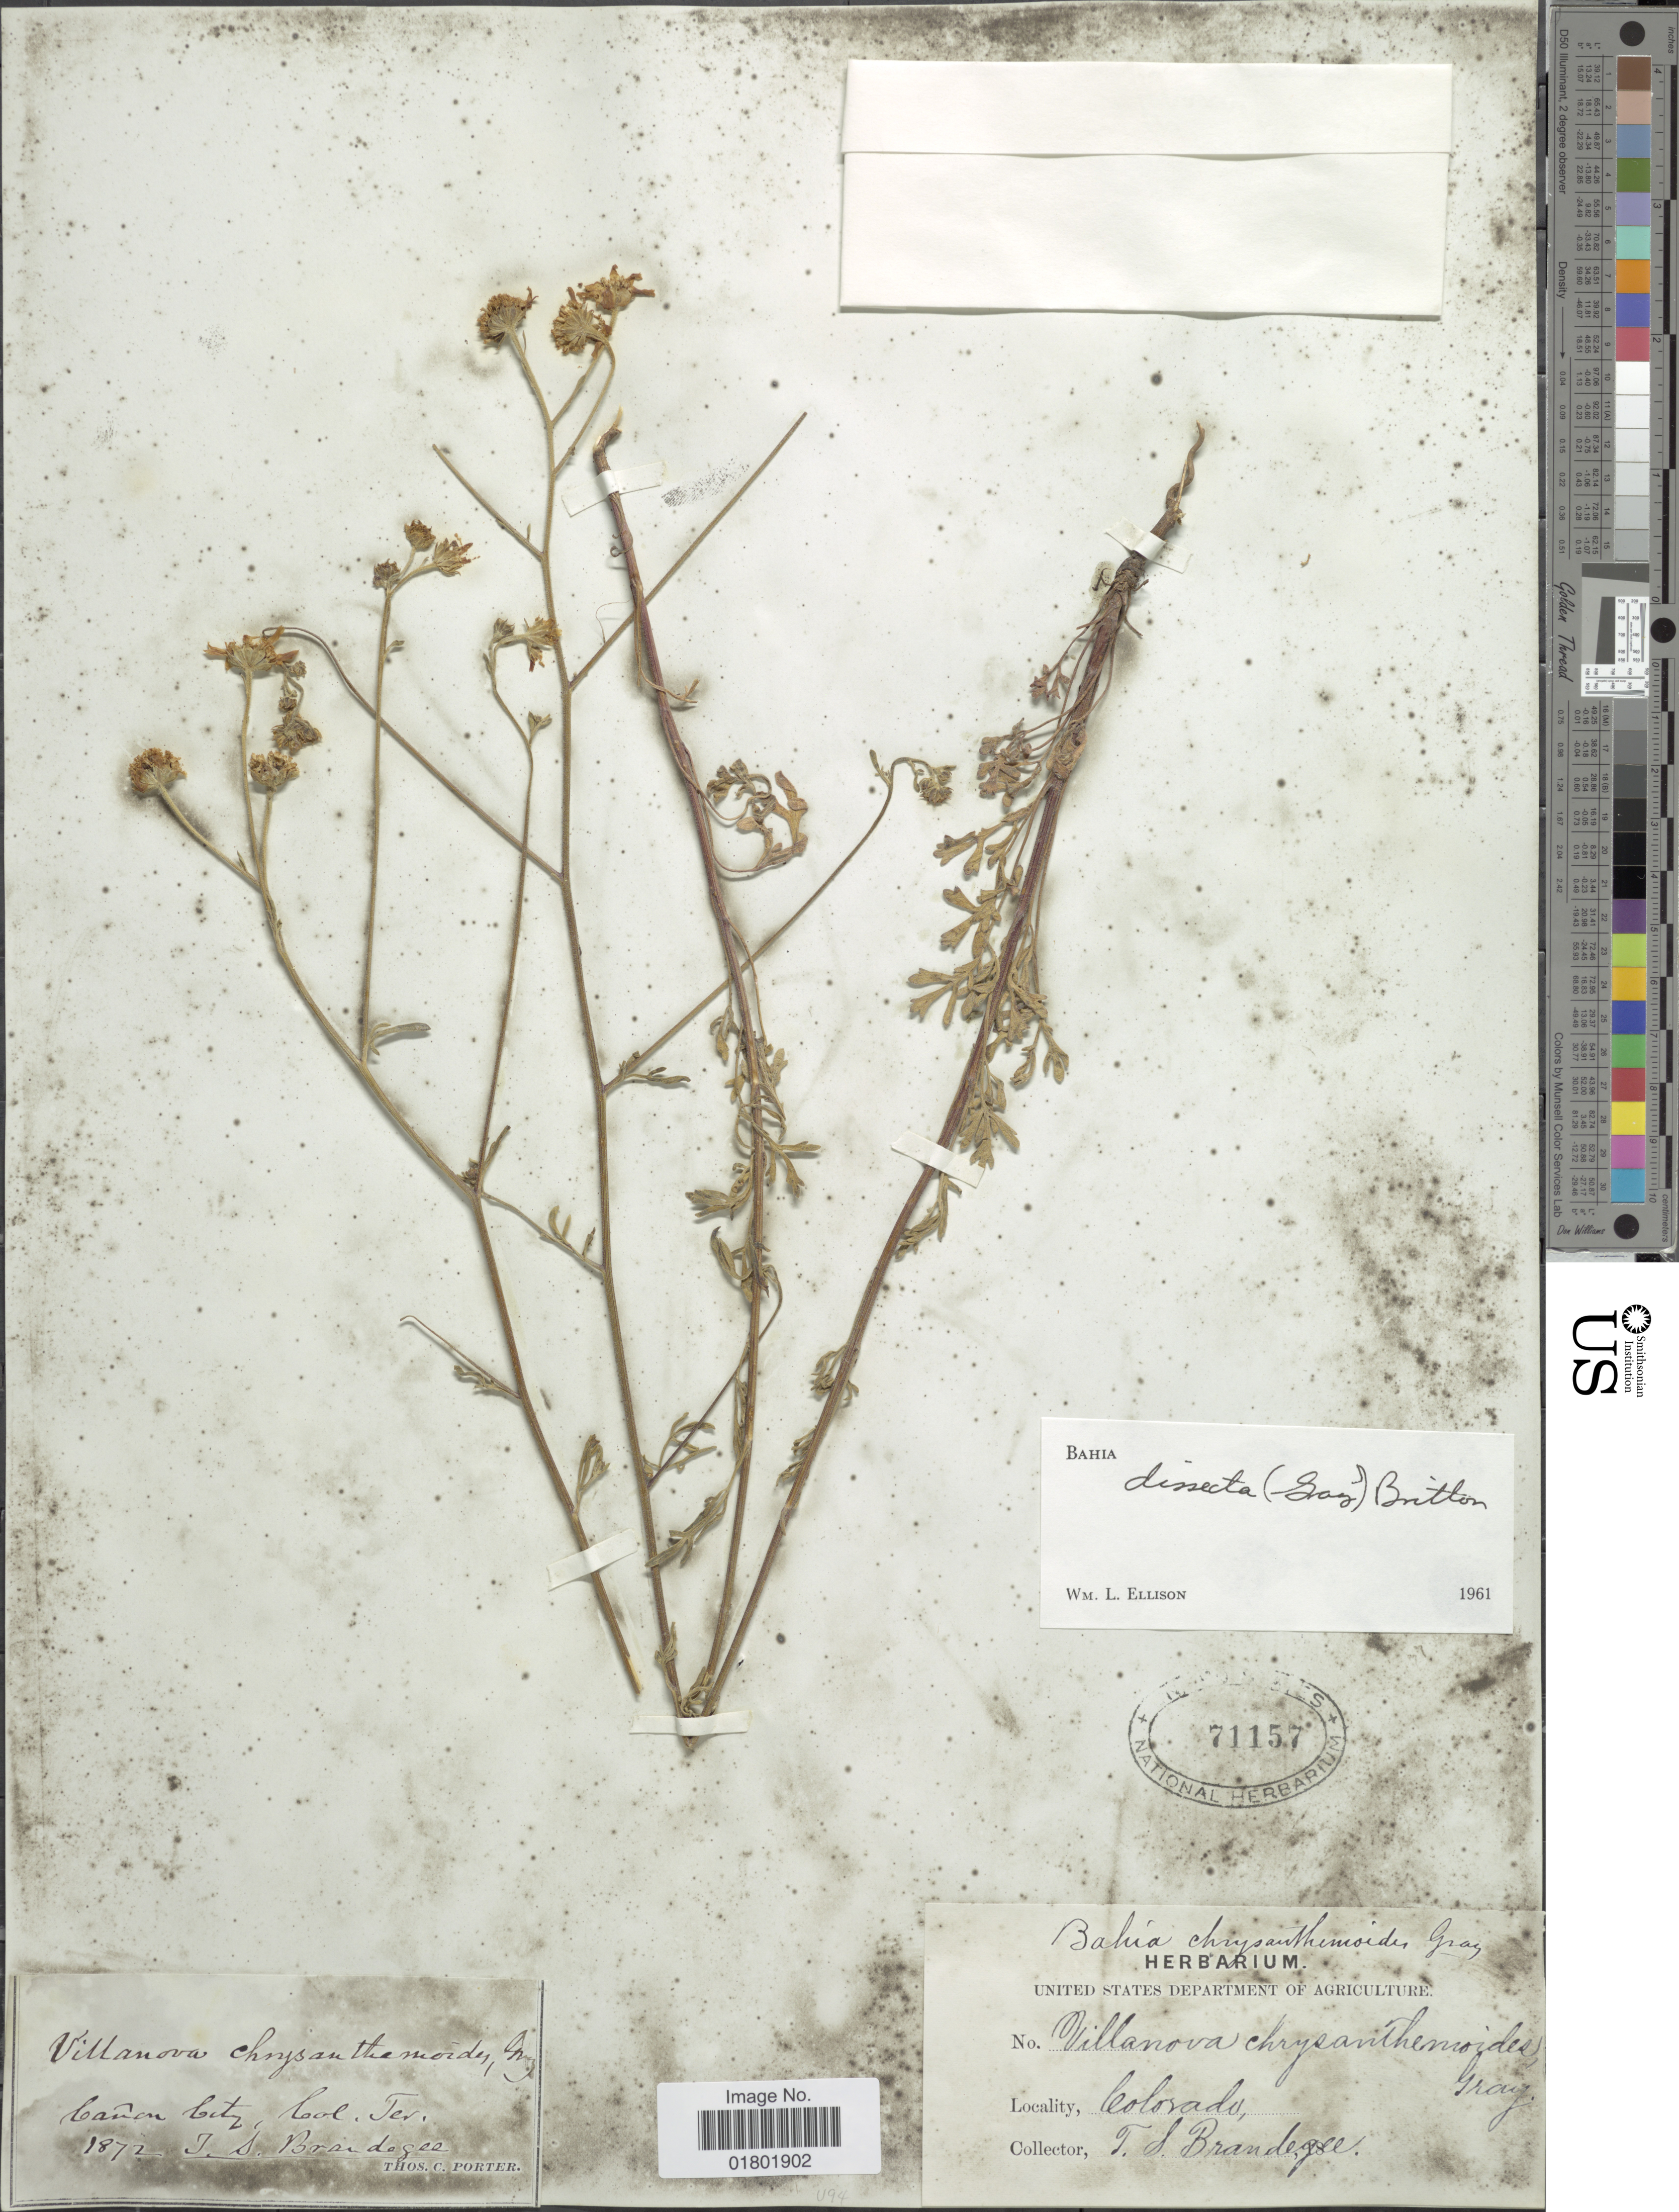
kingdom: Plantae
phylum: Tracheophyta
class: Magnoliopsida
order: Asterales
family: Asteraceae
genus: Bahia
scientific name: Bahia dissecta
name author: (A. Gray) Britton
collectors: T. S. Brandegee (herbarium)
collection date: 1872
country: United States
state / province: Colorado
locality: Canon City, Col. Ter.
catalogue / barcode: US 71157